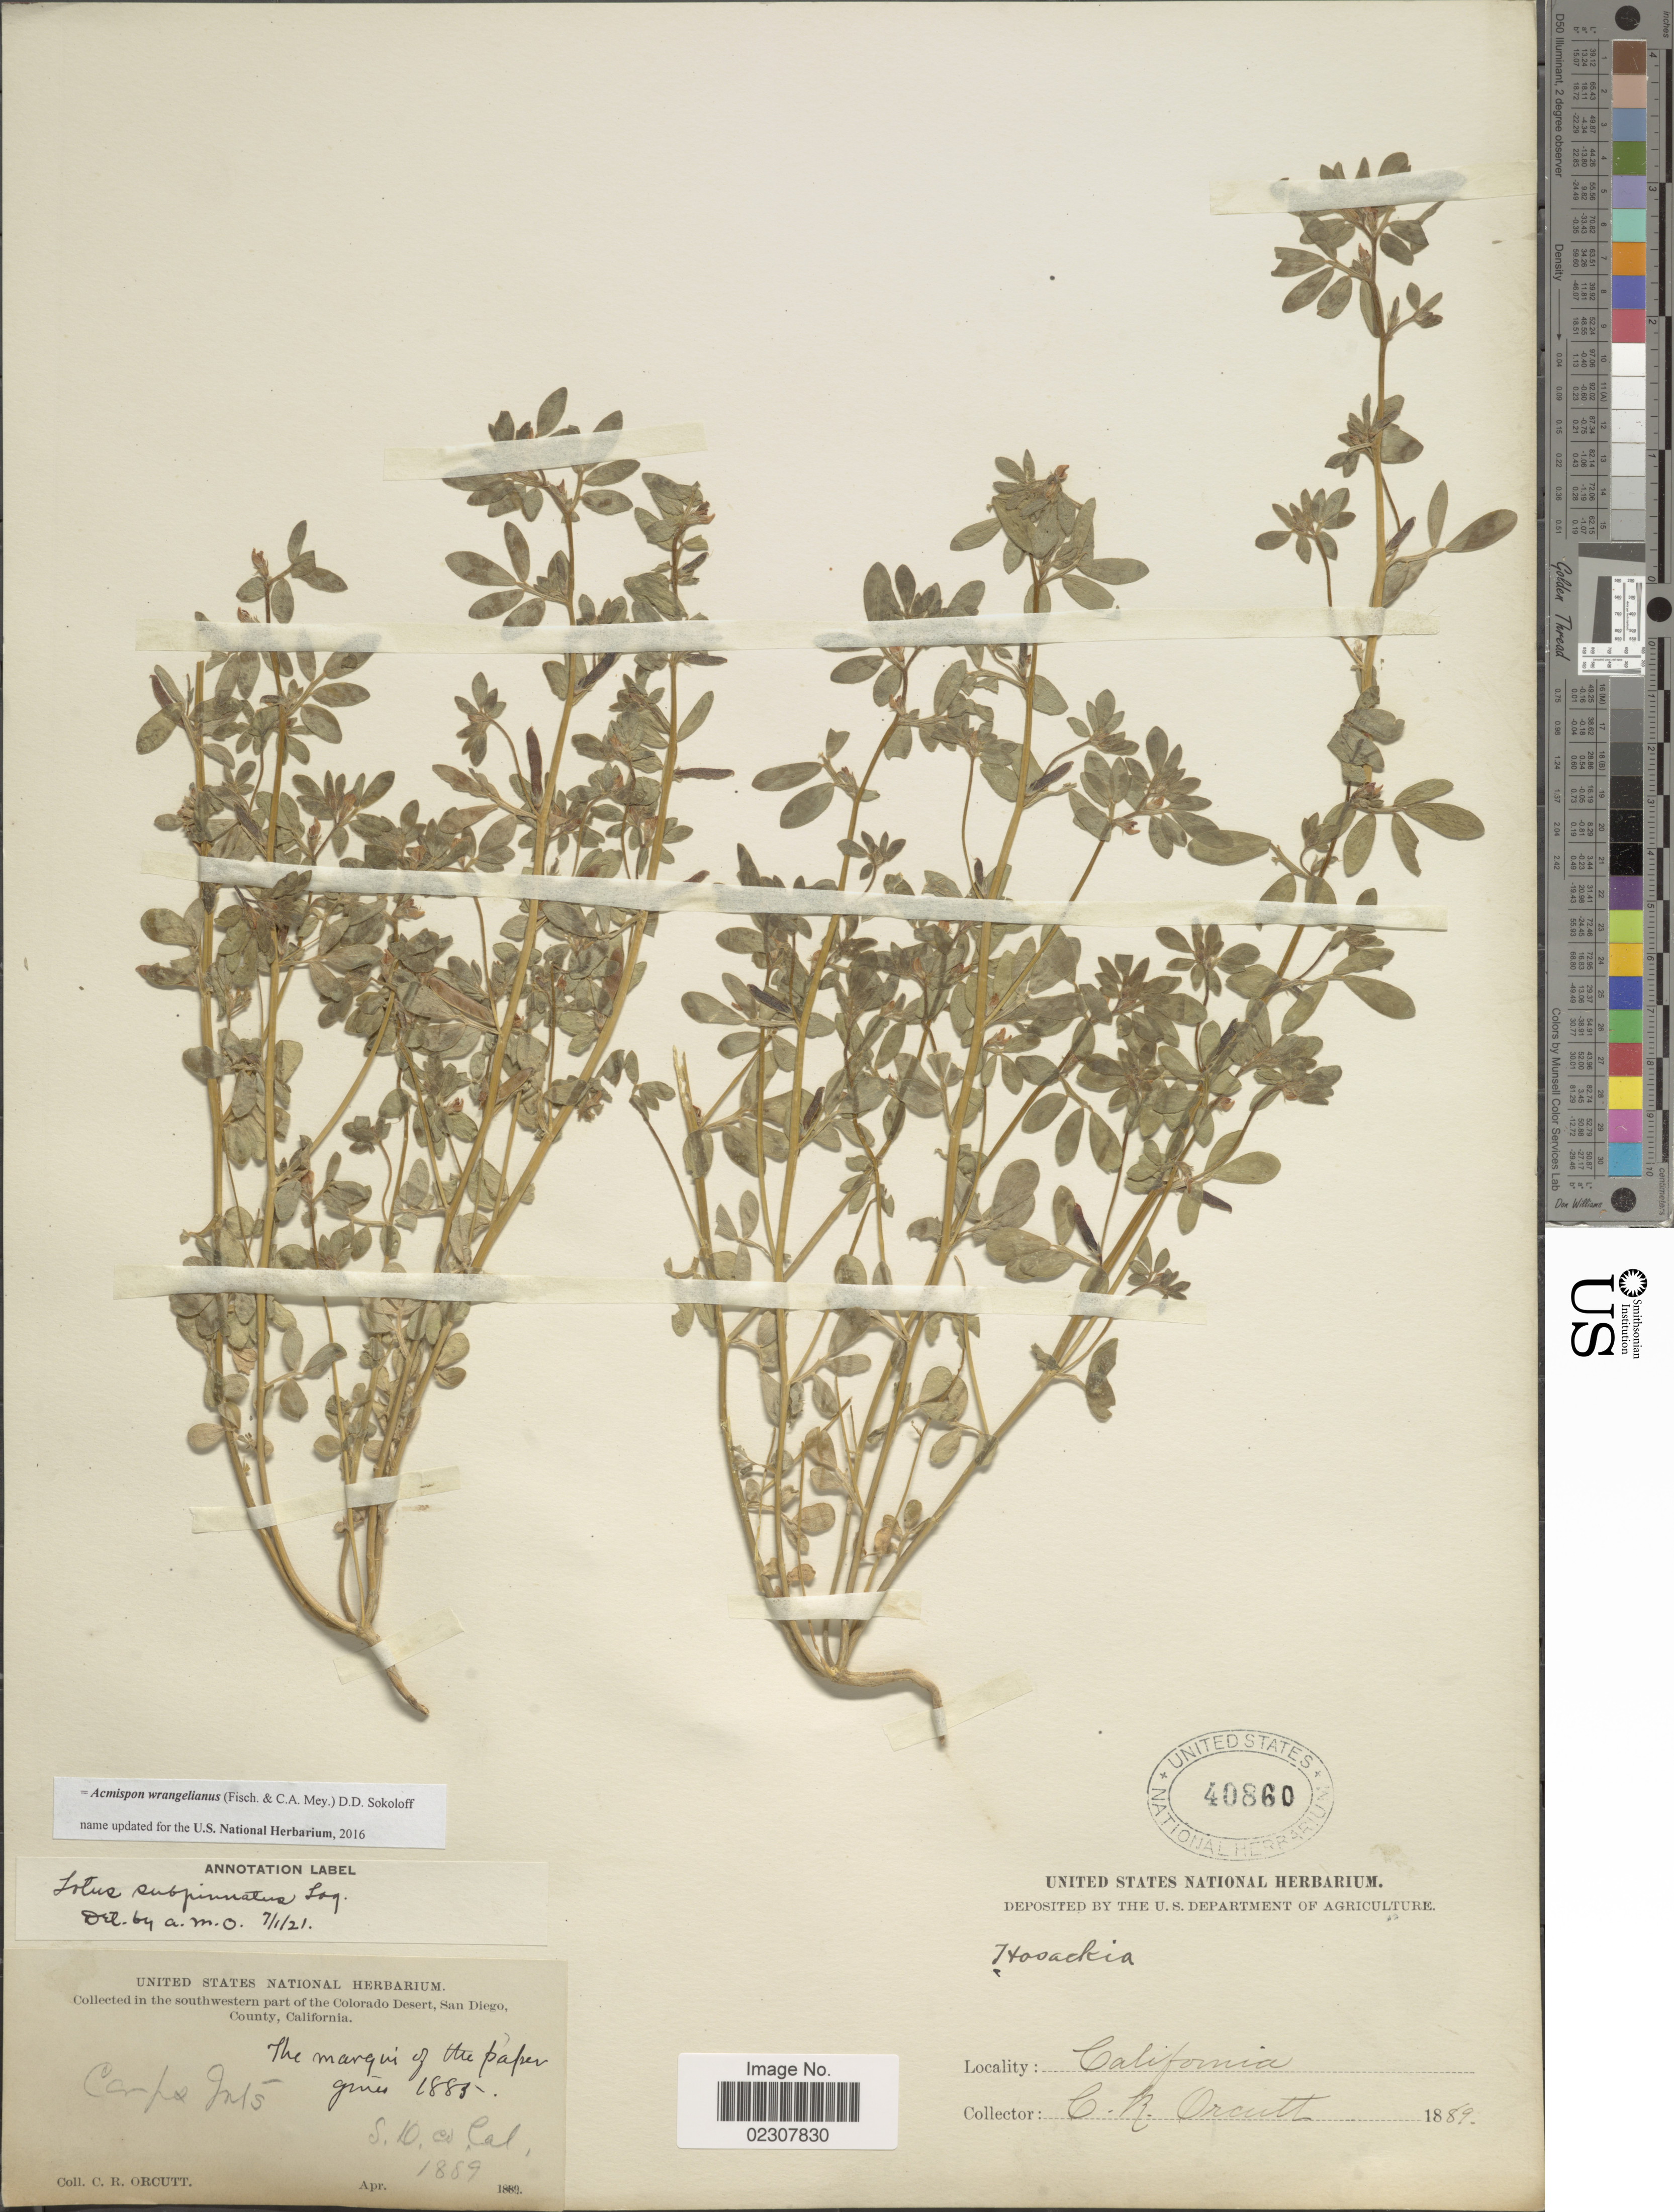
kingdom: Plantae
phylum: Tracheophyta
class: Magnoliopsida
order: Fabales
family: Fabaceae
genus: Acmispon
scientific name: Acmispon wrangelianus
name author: (Fisch. & C.A. Mey.) D.D. Sokoloff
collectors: C. R. Orcutt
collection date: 1889-04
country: United States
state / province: California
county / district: San Diego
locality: In the southwestern part of the Colorado Desert, San Diego County.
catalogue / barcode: US 40860